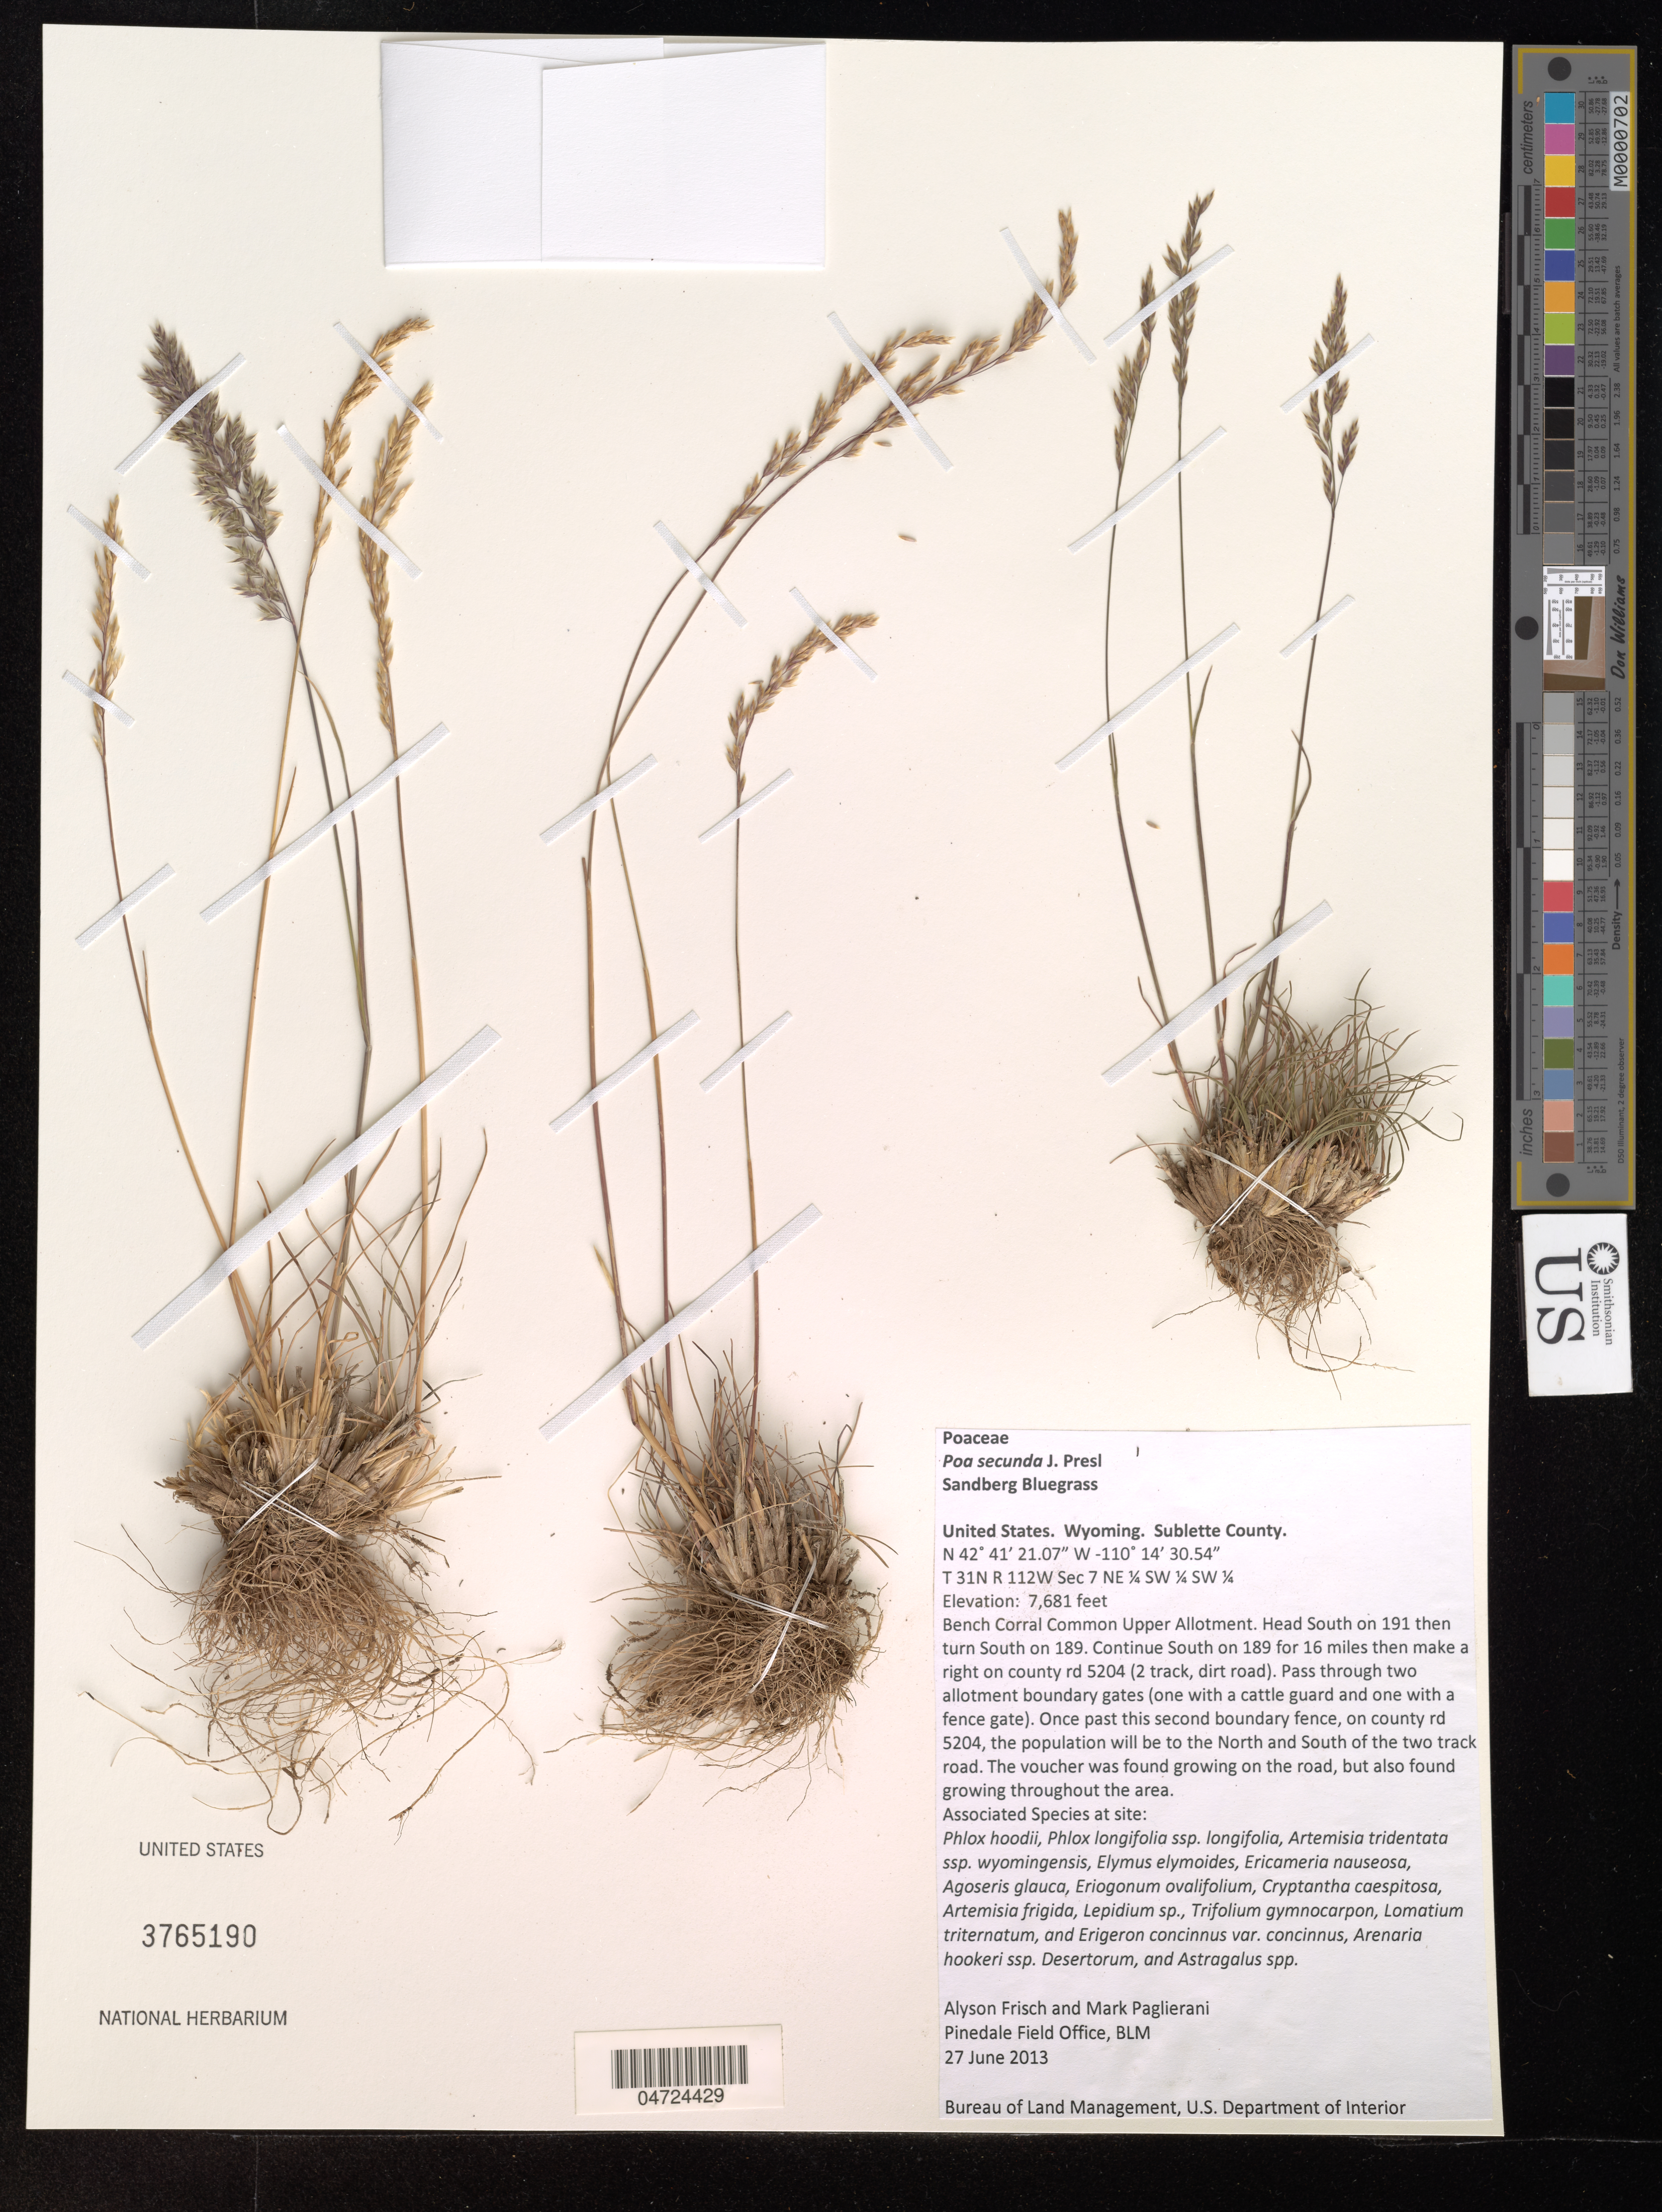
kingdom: Plantae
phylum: Tracheophyta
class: Liliopsida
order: Poales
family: Poaceae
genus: Poa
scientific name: Poa secunda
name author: J. Presl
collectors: A. Frisch & M. Paglierani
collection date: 2013-06-27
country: United States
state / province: Wyoming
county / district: Sublette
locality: Sublette County. T 31N R 112W Sec 7 NE ¼ SW ¼ SW ¼. Bench Corral Common Upper Allotment. Head South on 191 then turn South on 189. Continue South on 189 for 16 miles then make a right on county rd 5204 (2 track, dirt road). Pass through two allotment boundary gates (one with a cattle guard and one with a fence gate). Once past this second boundary fence, on county rd 5204, the population will be to the North and South of the two track road.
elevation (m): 2341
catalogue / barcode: US 3765190